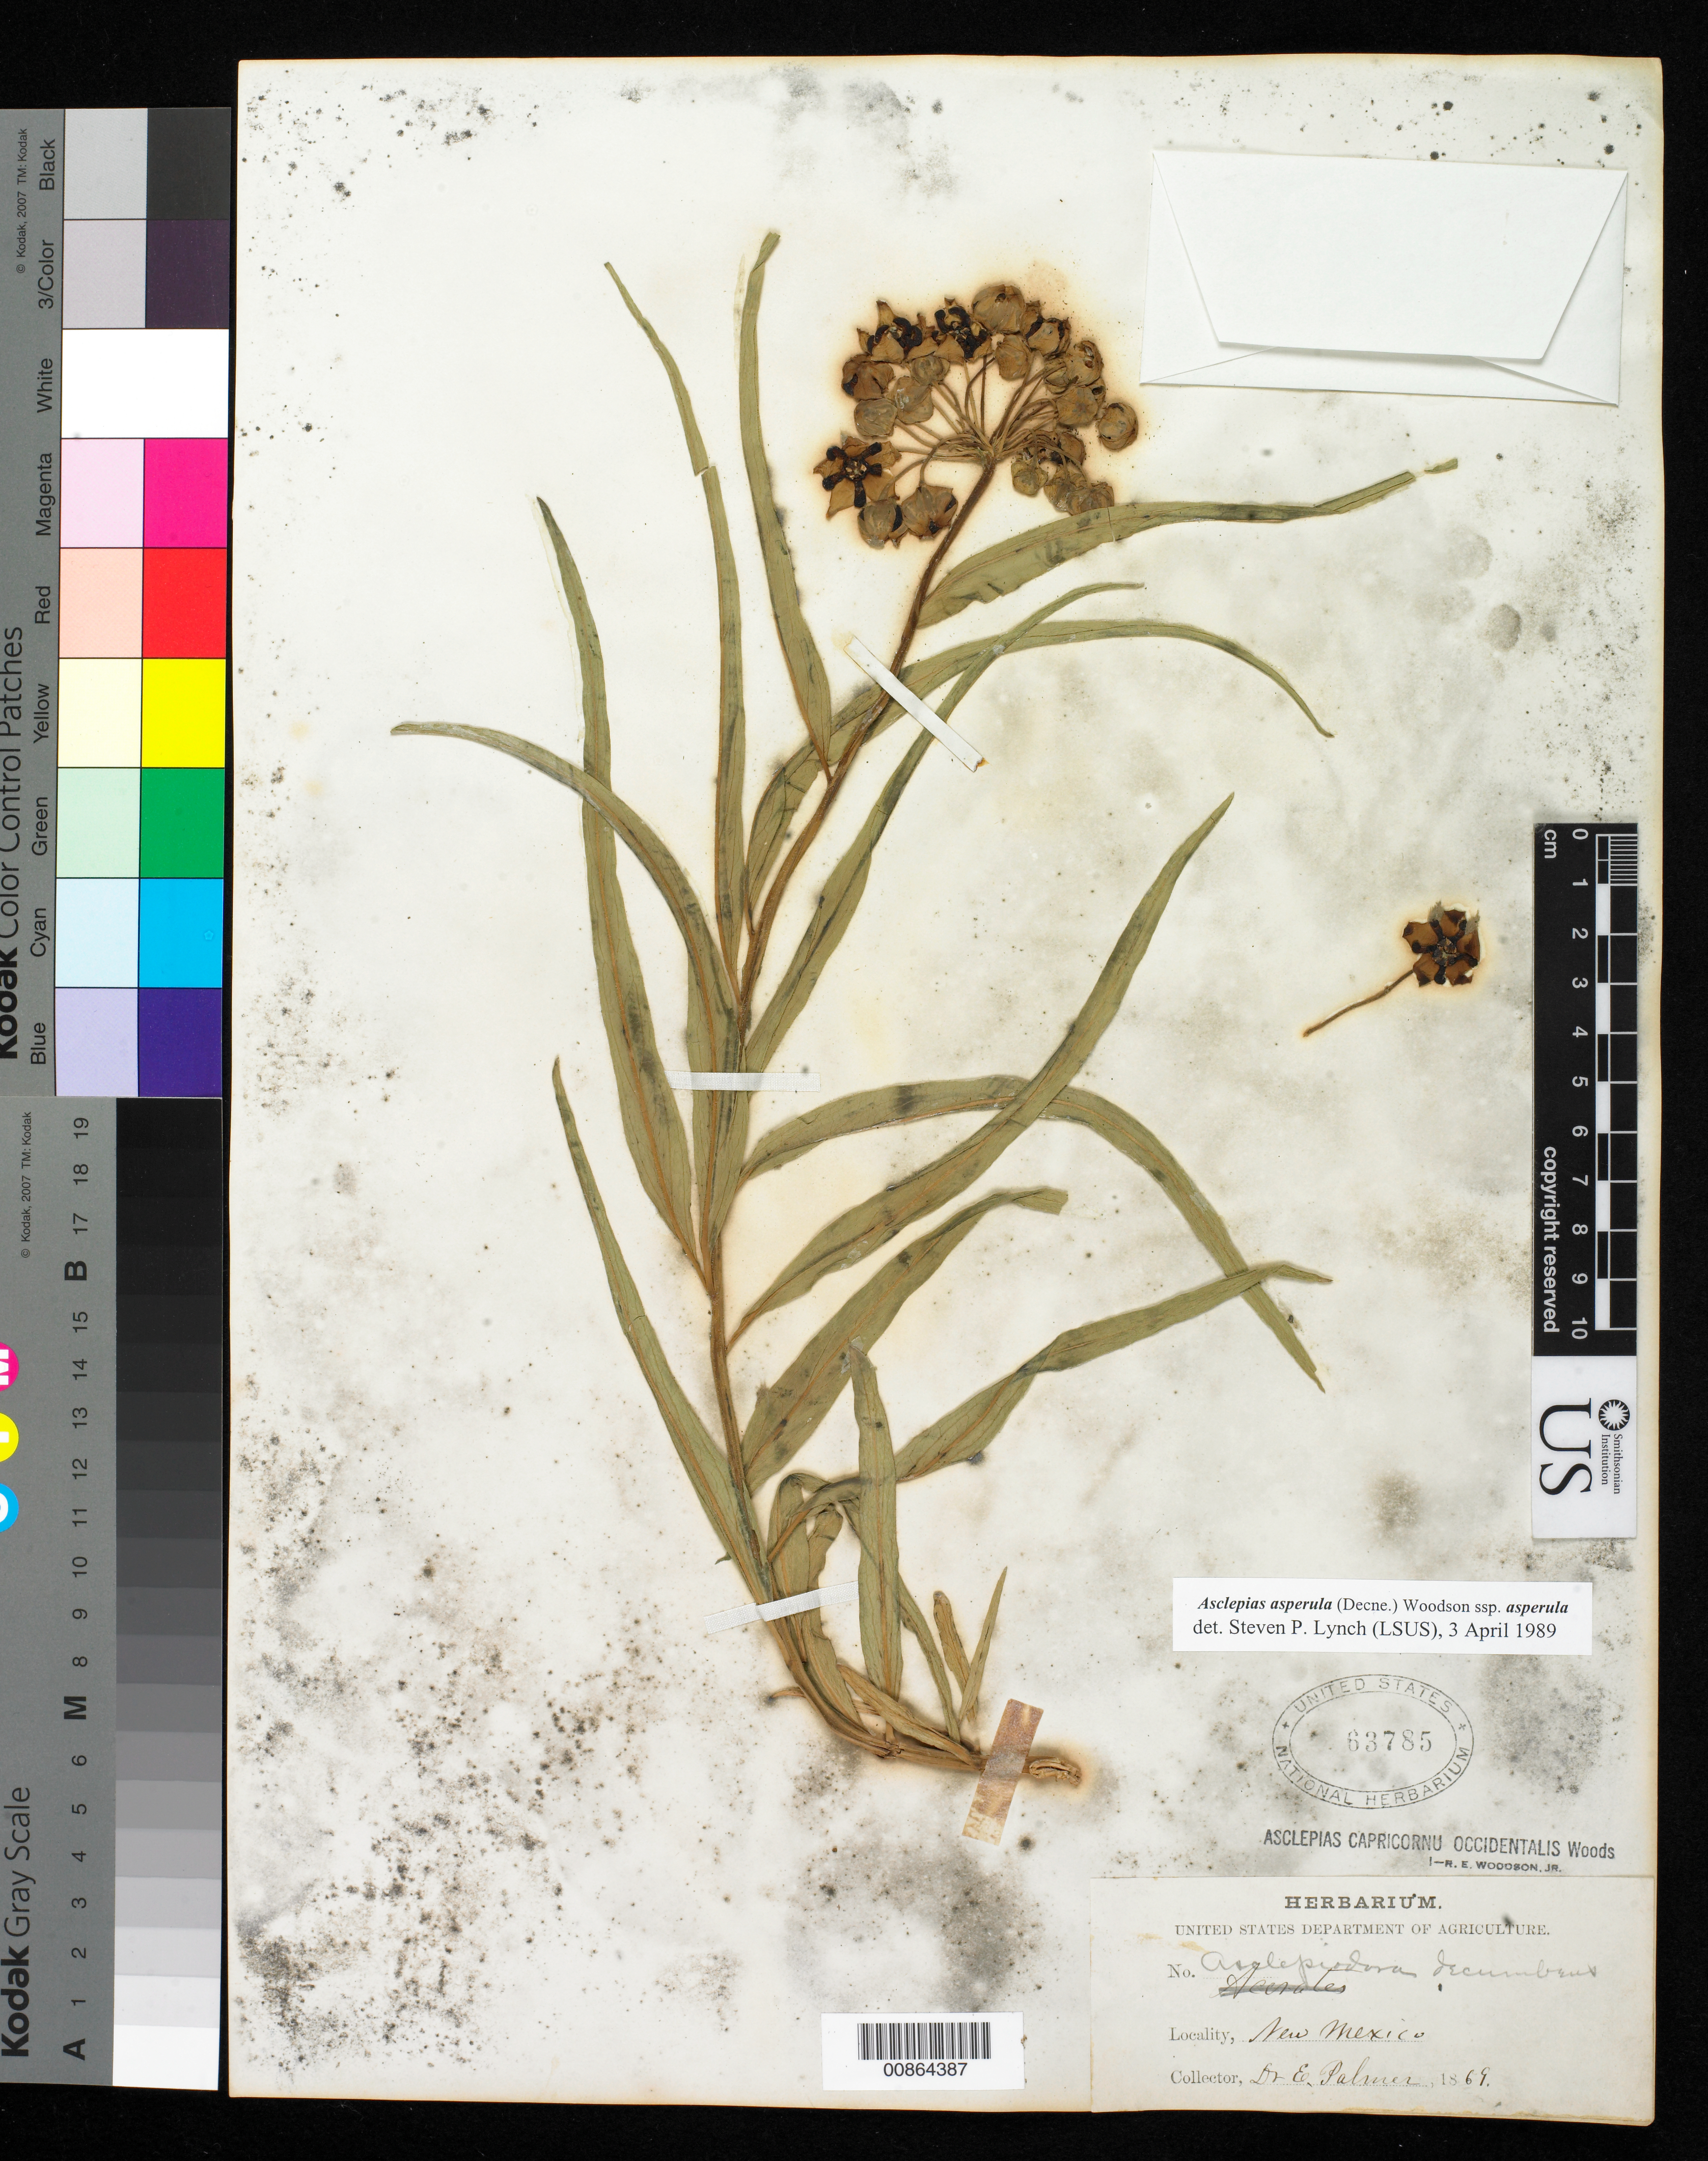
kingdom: Plantae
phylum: Tracheophyta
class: Magnoliopsida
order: Gentianales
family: Apocynaceae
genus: Asclepias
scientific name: Asclepias asperula subsp. asperula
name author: (Decne.) Woodson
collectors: E. Palmer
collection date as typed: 1869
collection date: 1869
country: United States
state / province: New Mexico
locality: New Mexico.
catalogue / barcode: US 63785